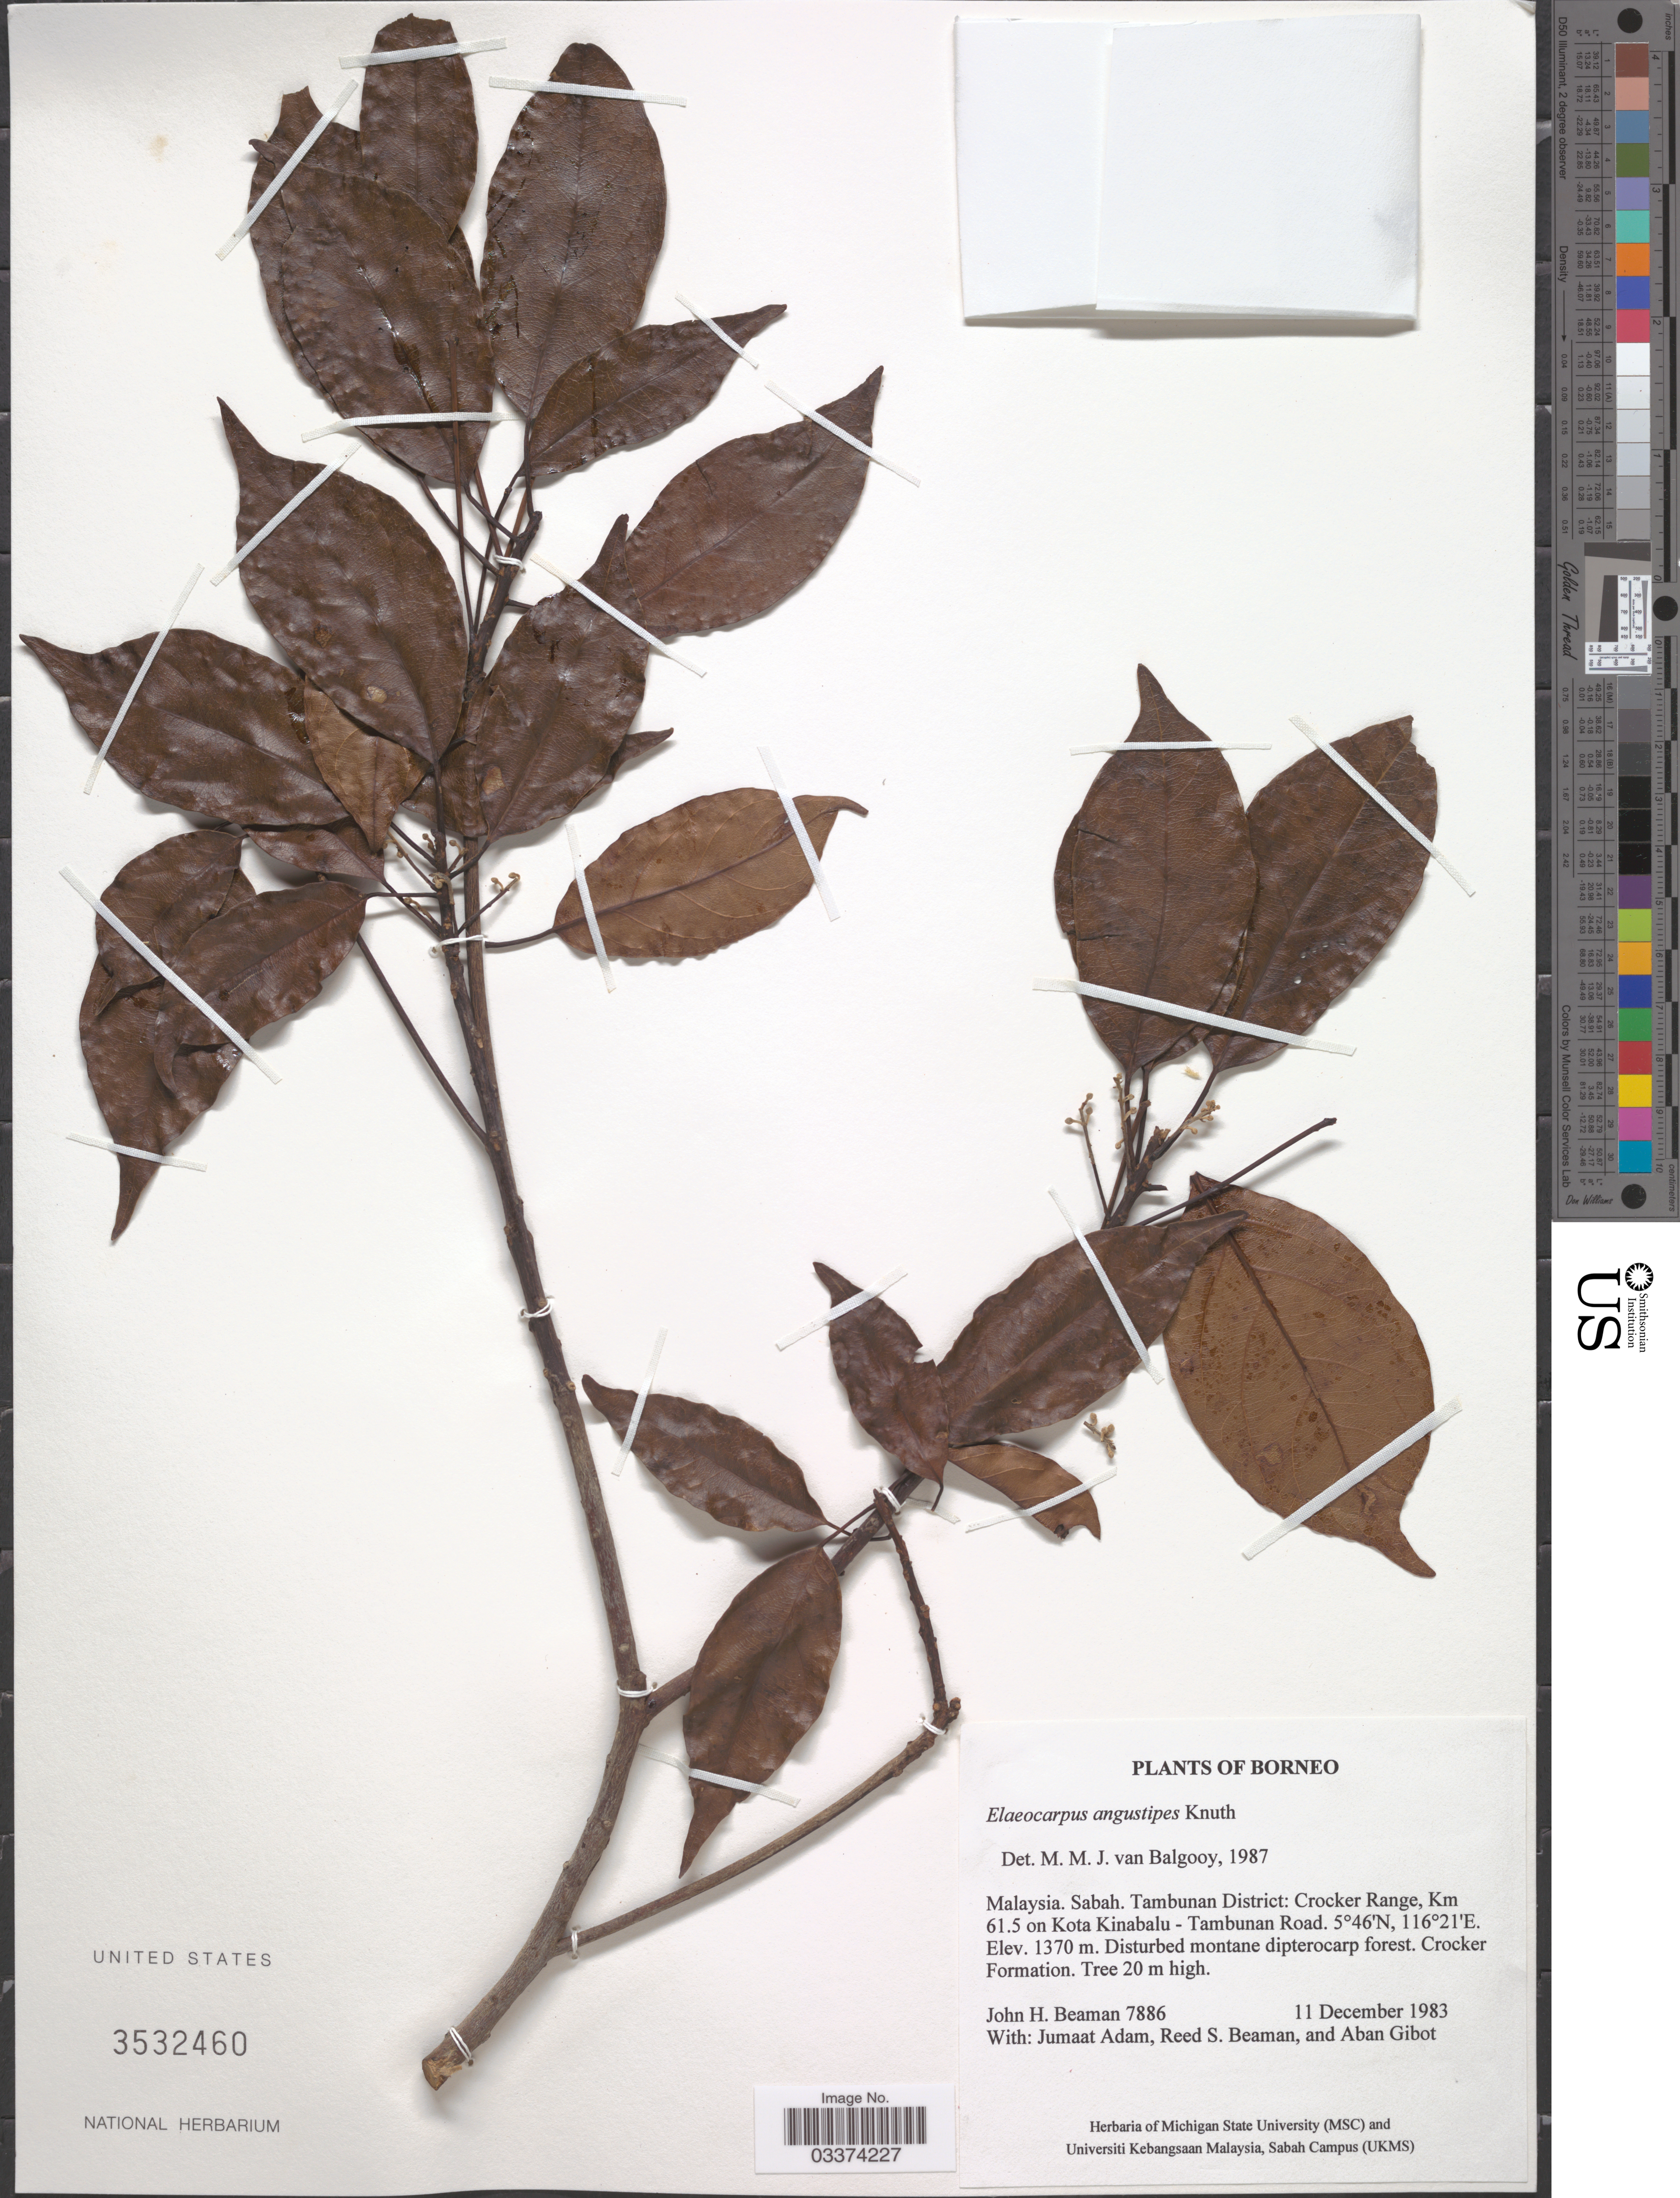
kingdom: Plantae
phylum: Tracheophyta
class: Magnoliopsida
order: Oxalidales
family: Elaeocarpaceae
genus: Elaeocarpus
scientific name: Elaeocarpus angustipes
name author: Knuth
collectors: J. H. Beaman, J. Adam, R. S. Beaman & A. Gibot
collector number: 7886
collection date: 1983-12-11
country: Malaysia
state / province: Sabah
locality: Borneo. Tambunan District: Crocker Range, Km 61.5 on Kota Kinabalu - Tambunan Road.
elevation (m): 1370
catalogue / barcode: US 3532460